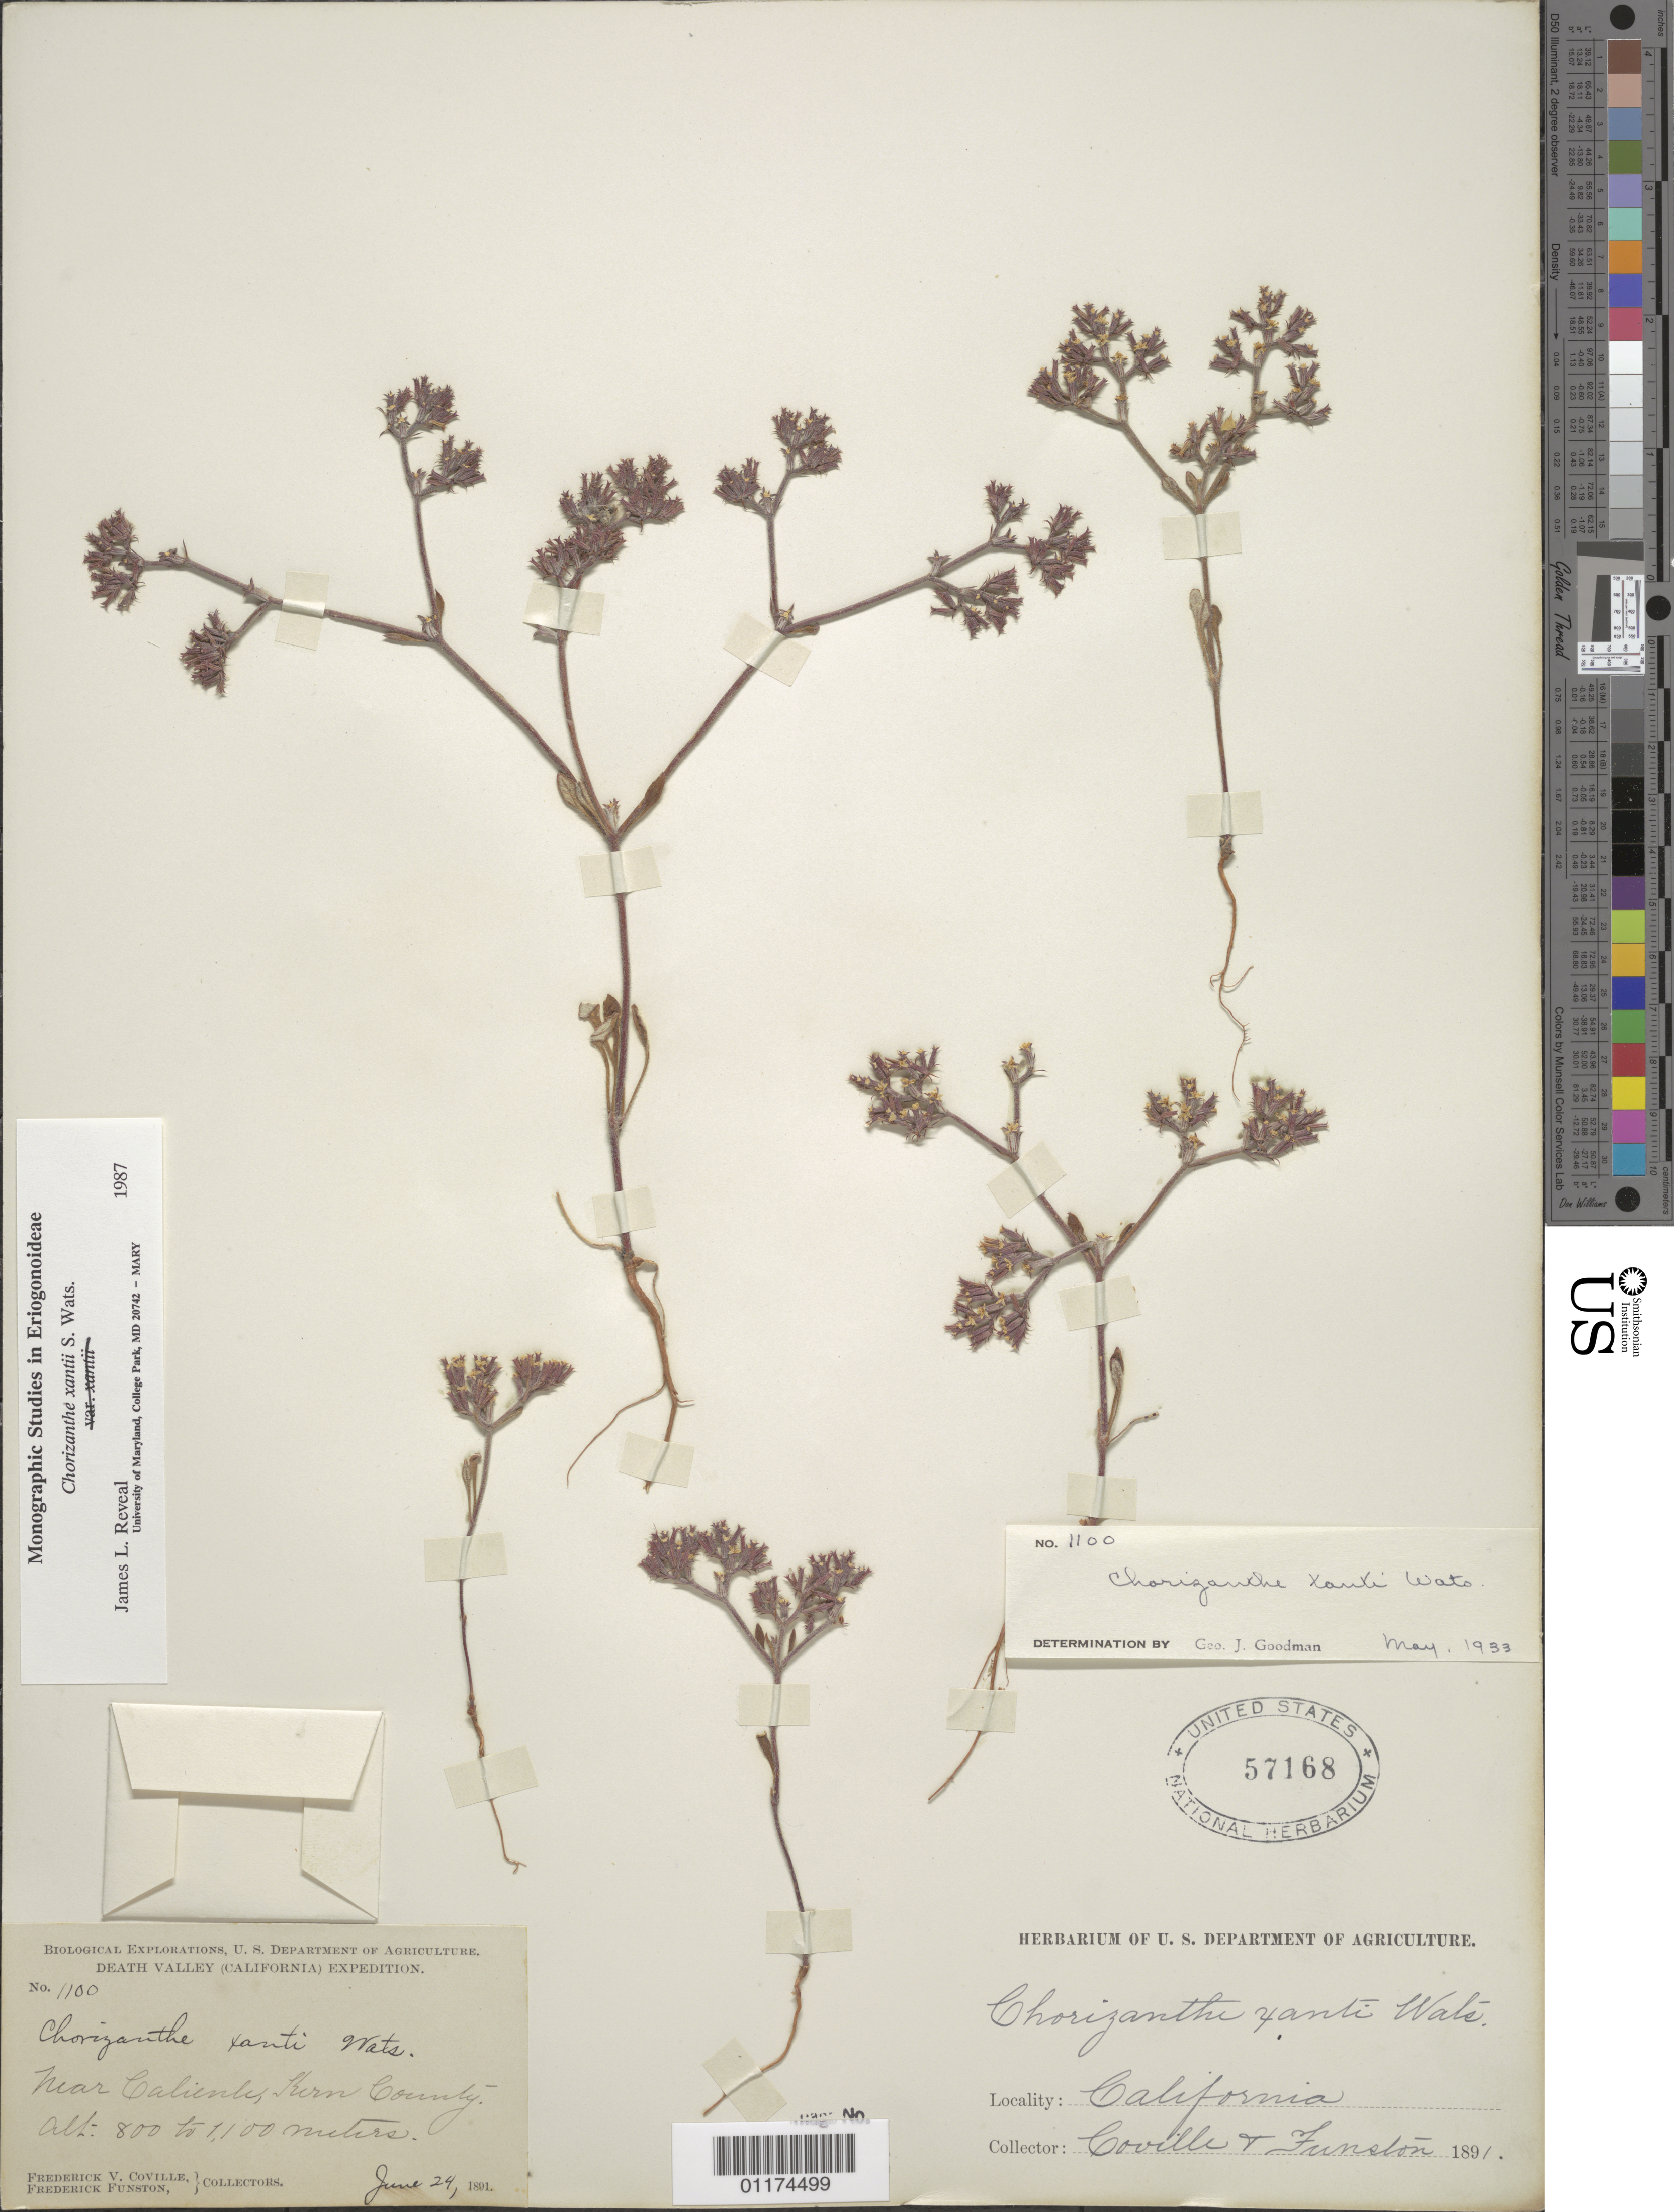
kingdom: Plantae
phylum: Tracheophyta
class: Magnoliopsida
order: Caryophyllales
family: Polygonaceae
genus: Chorizanthe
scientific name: Chorizanthe xanti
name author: S. Watson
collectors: F. V. Coville & F. Funston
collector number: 1100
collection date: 1891-06-24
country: United States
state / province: California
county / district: Kern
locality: Caliente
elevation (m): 800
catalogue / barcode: US 57168